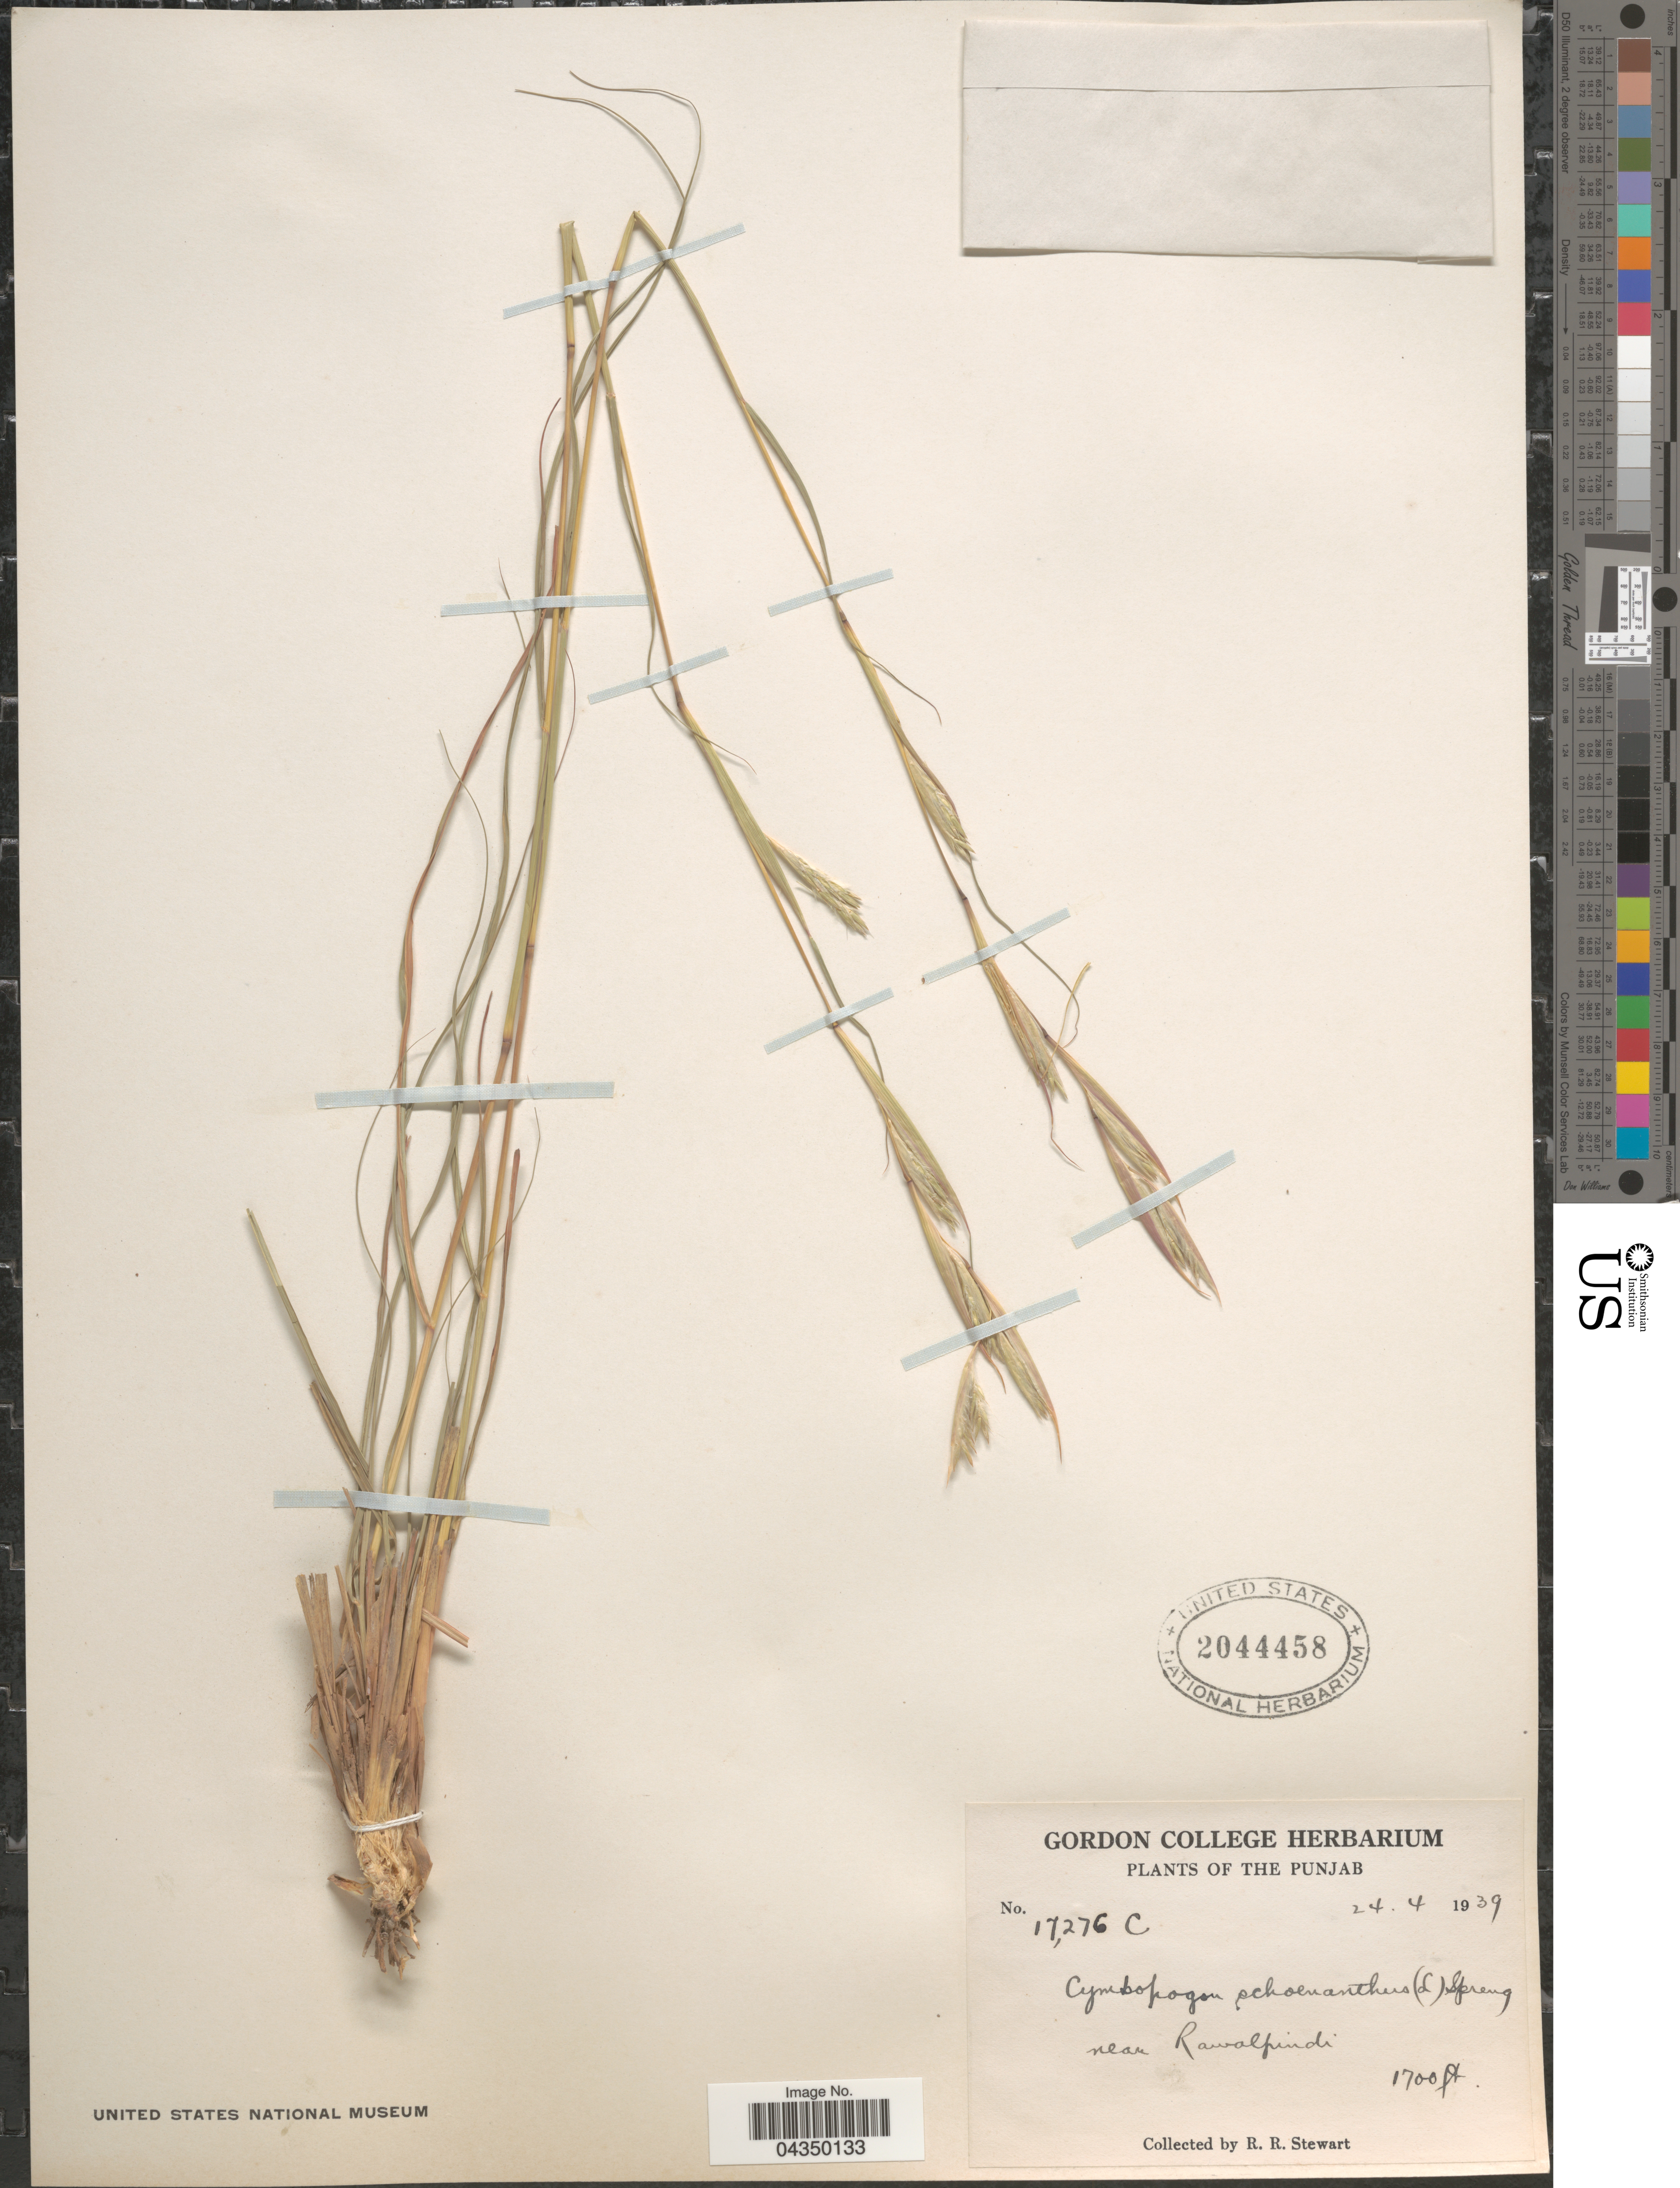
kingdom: Plantae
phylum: Tracheophyta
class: Liliopsida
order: Poales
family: Poaceae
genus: Cymbopogon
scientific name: Cymbopogon schoenanthus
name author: (L.) Spreng.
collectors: R. Stewart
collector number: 17276C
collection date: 1939-04-24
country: Pakistan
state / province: Punjab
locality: Near Rawalpindi.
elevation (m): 518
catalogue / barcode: US 2044458